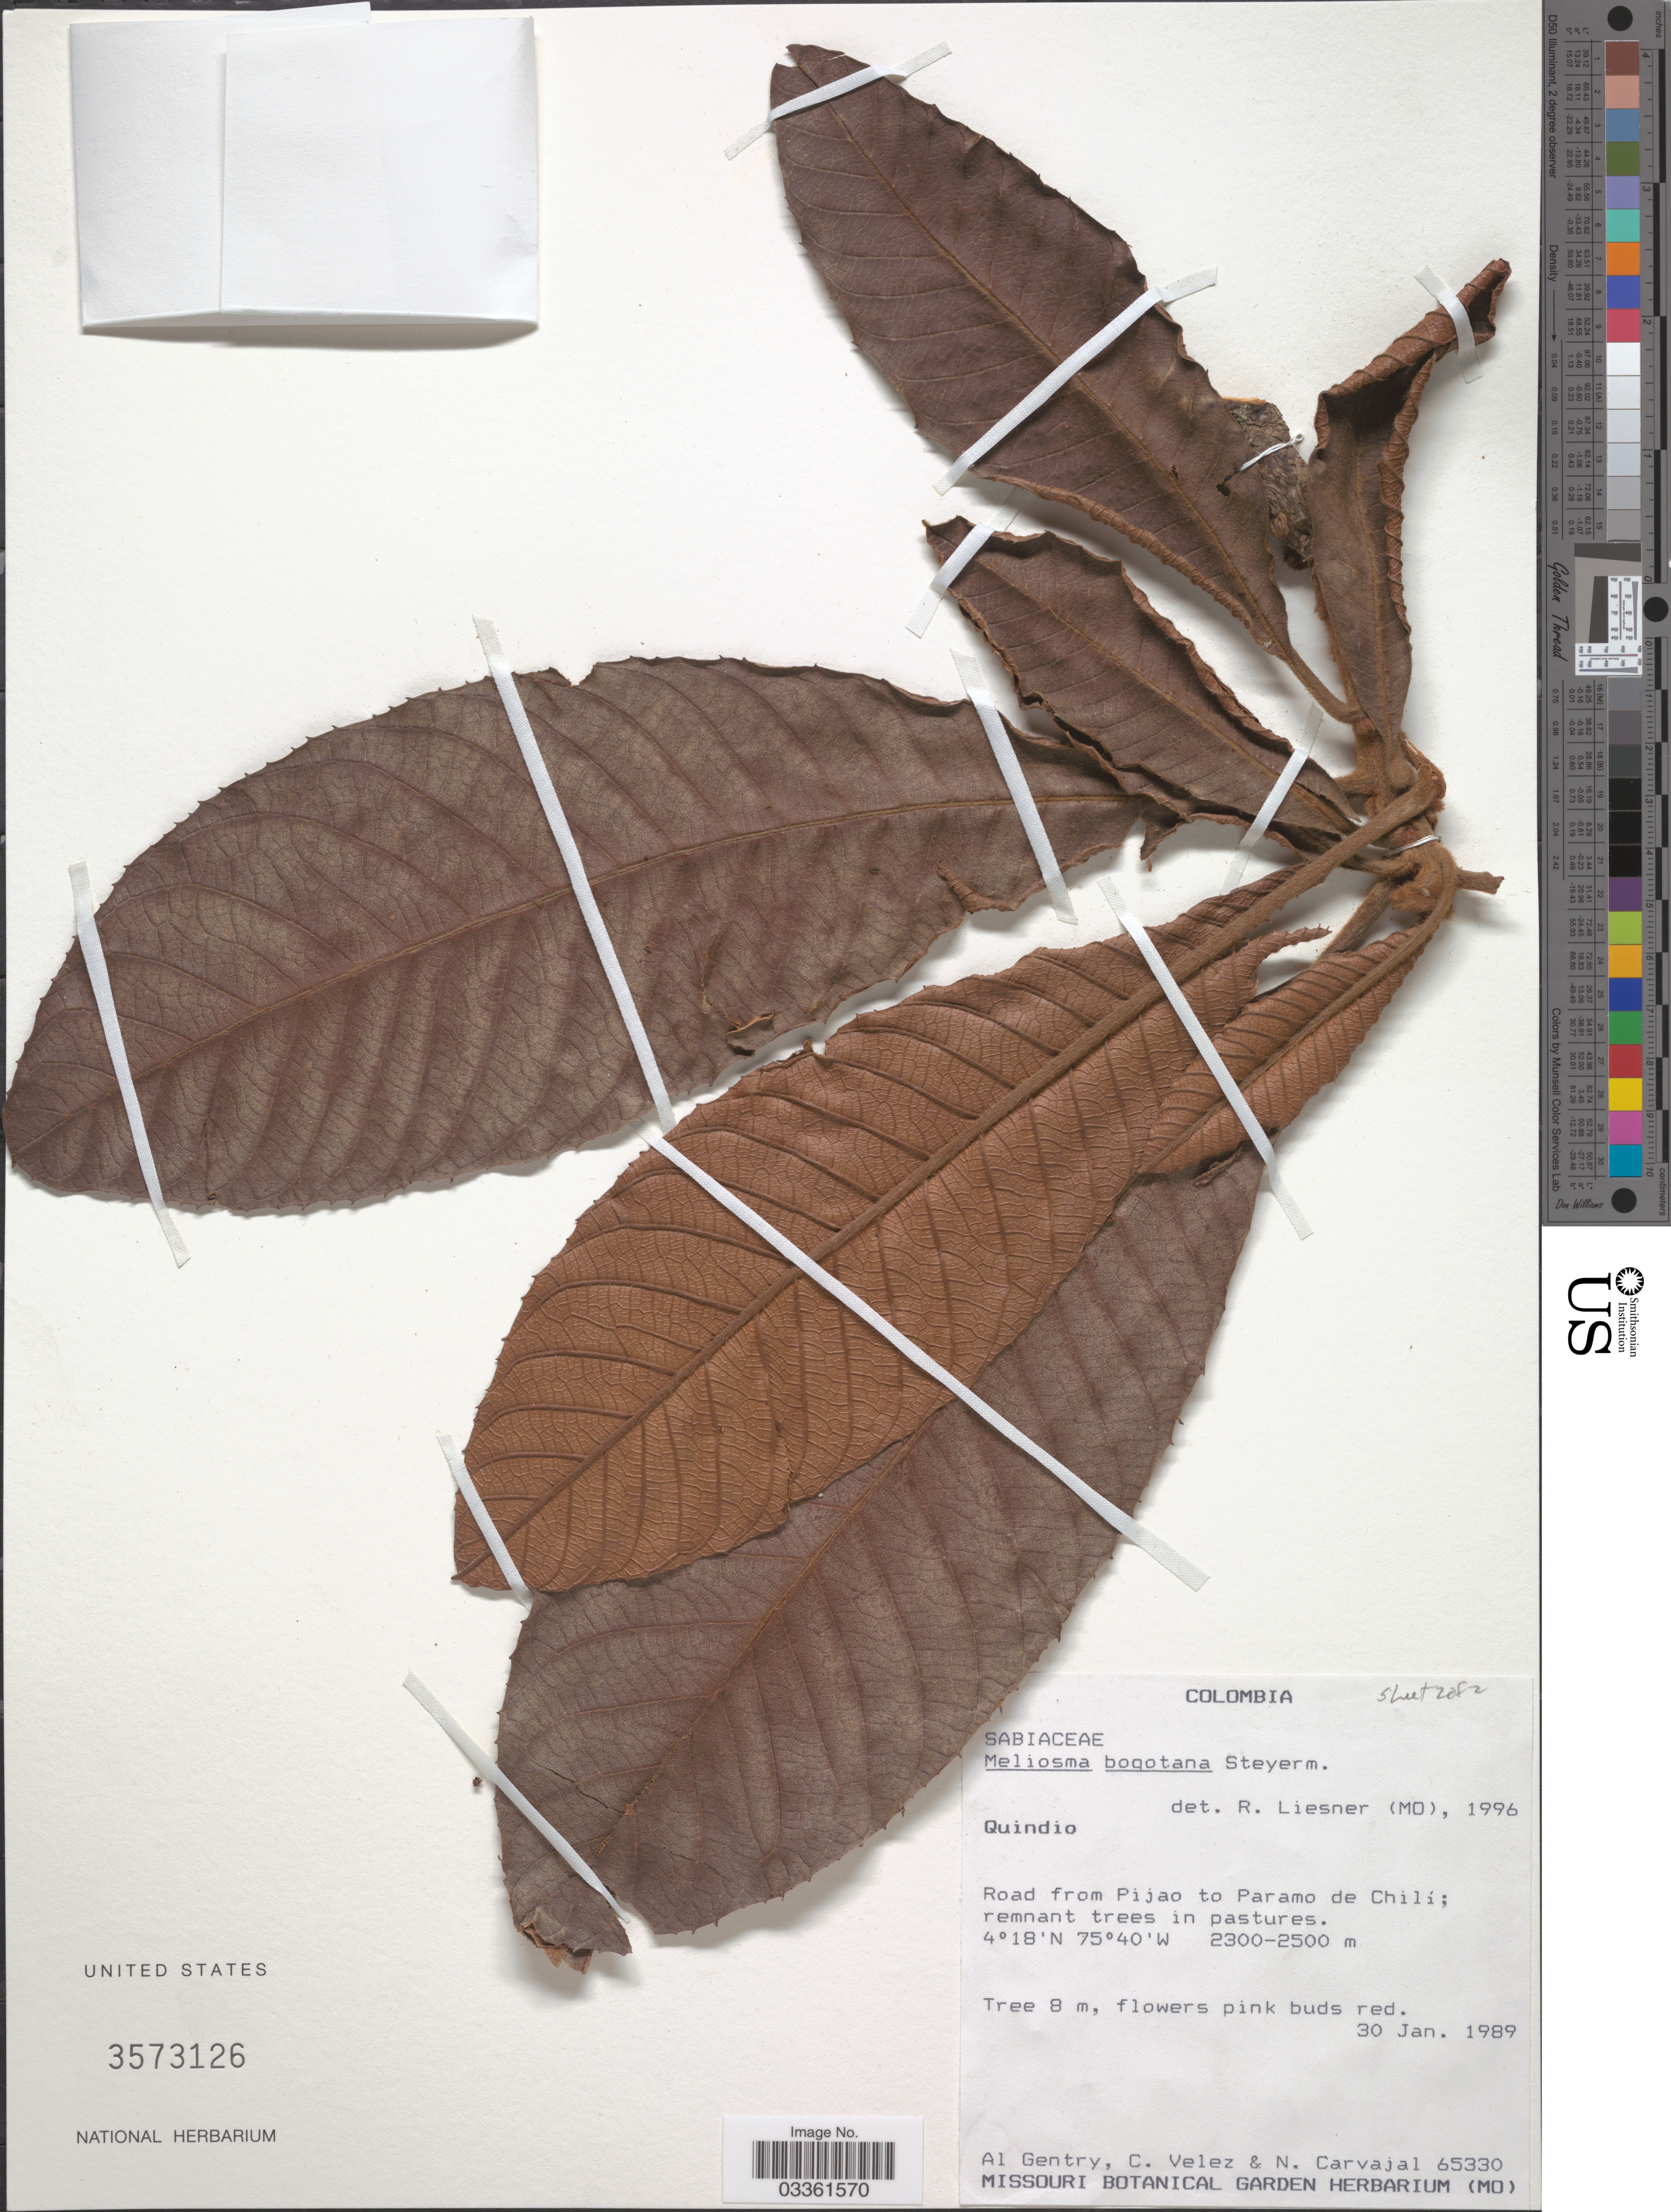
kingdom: Plantae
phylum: Tracheophyta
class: Magnoliopsida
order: Proteales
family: Sabiaceae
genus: Meliosma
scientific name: Meliosma bogotana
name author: Steyerm.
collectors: A. H. Gentry, C. Velez & N. Carvajal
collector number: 65330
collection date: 1989-01-30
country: Colombia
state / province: Quindío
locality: Road from Pijao to Paramo de Chilí.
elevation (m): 2300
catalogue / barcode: US 3573126